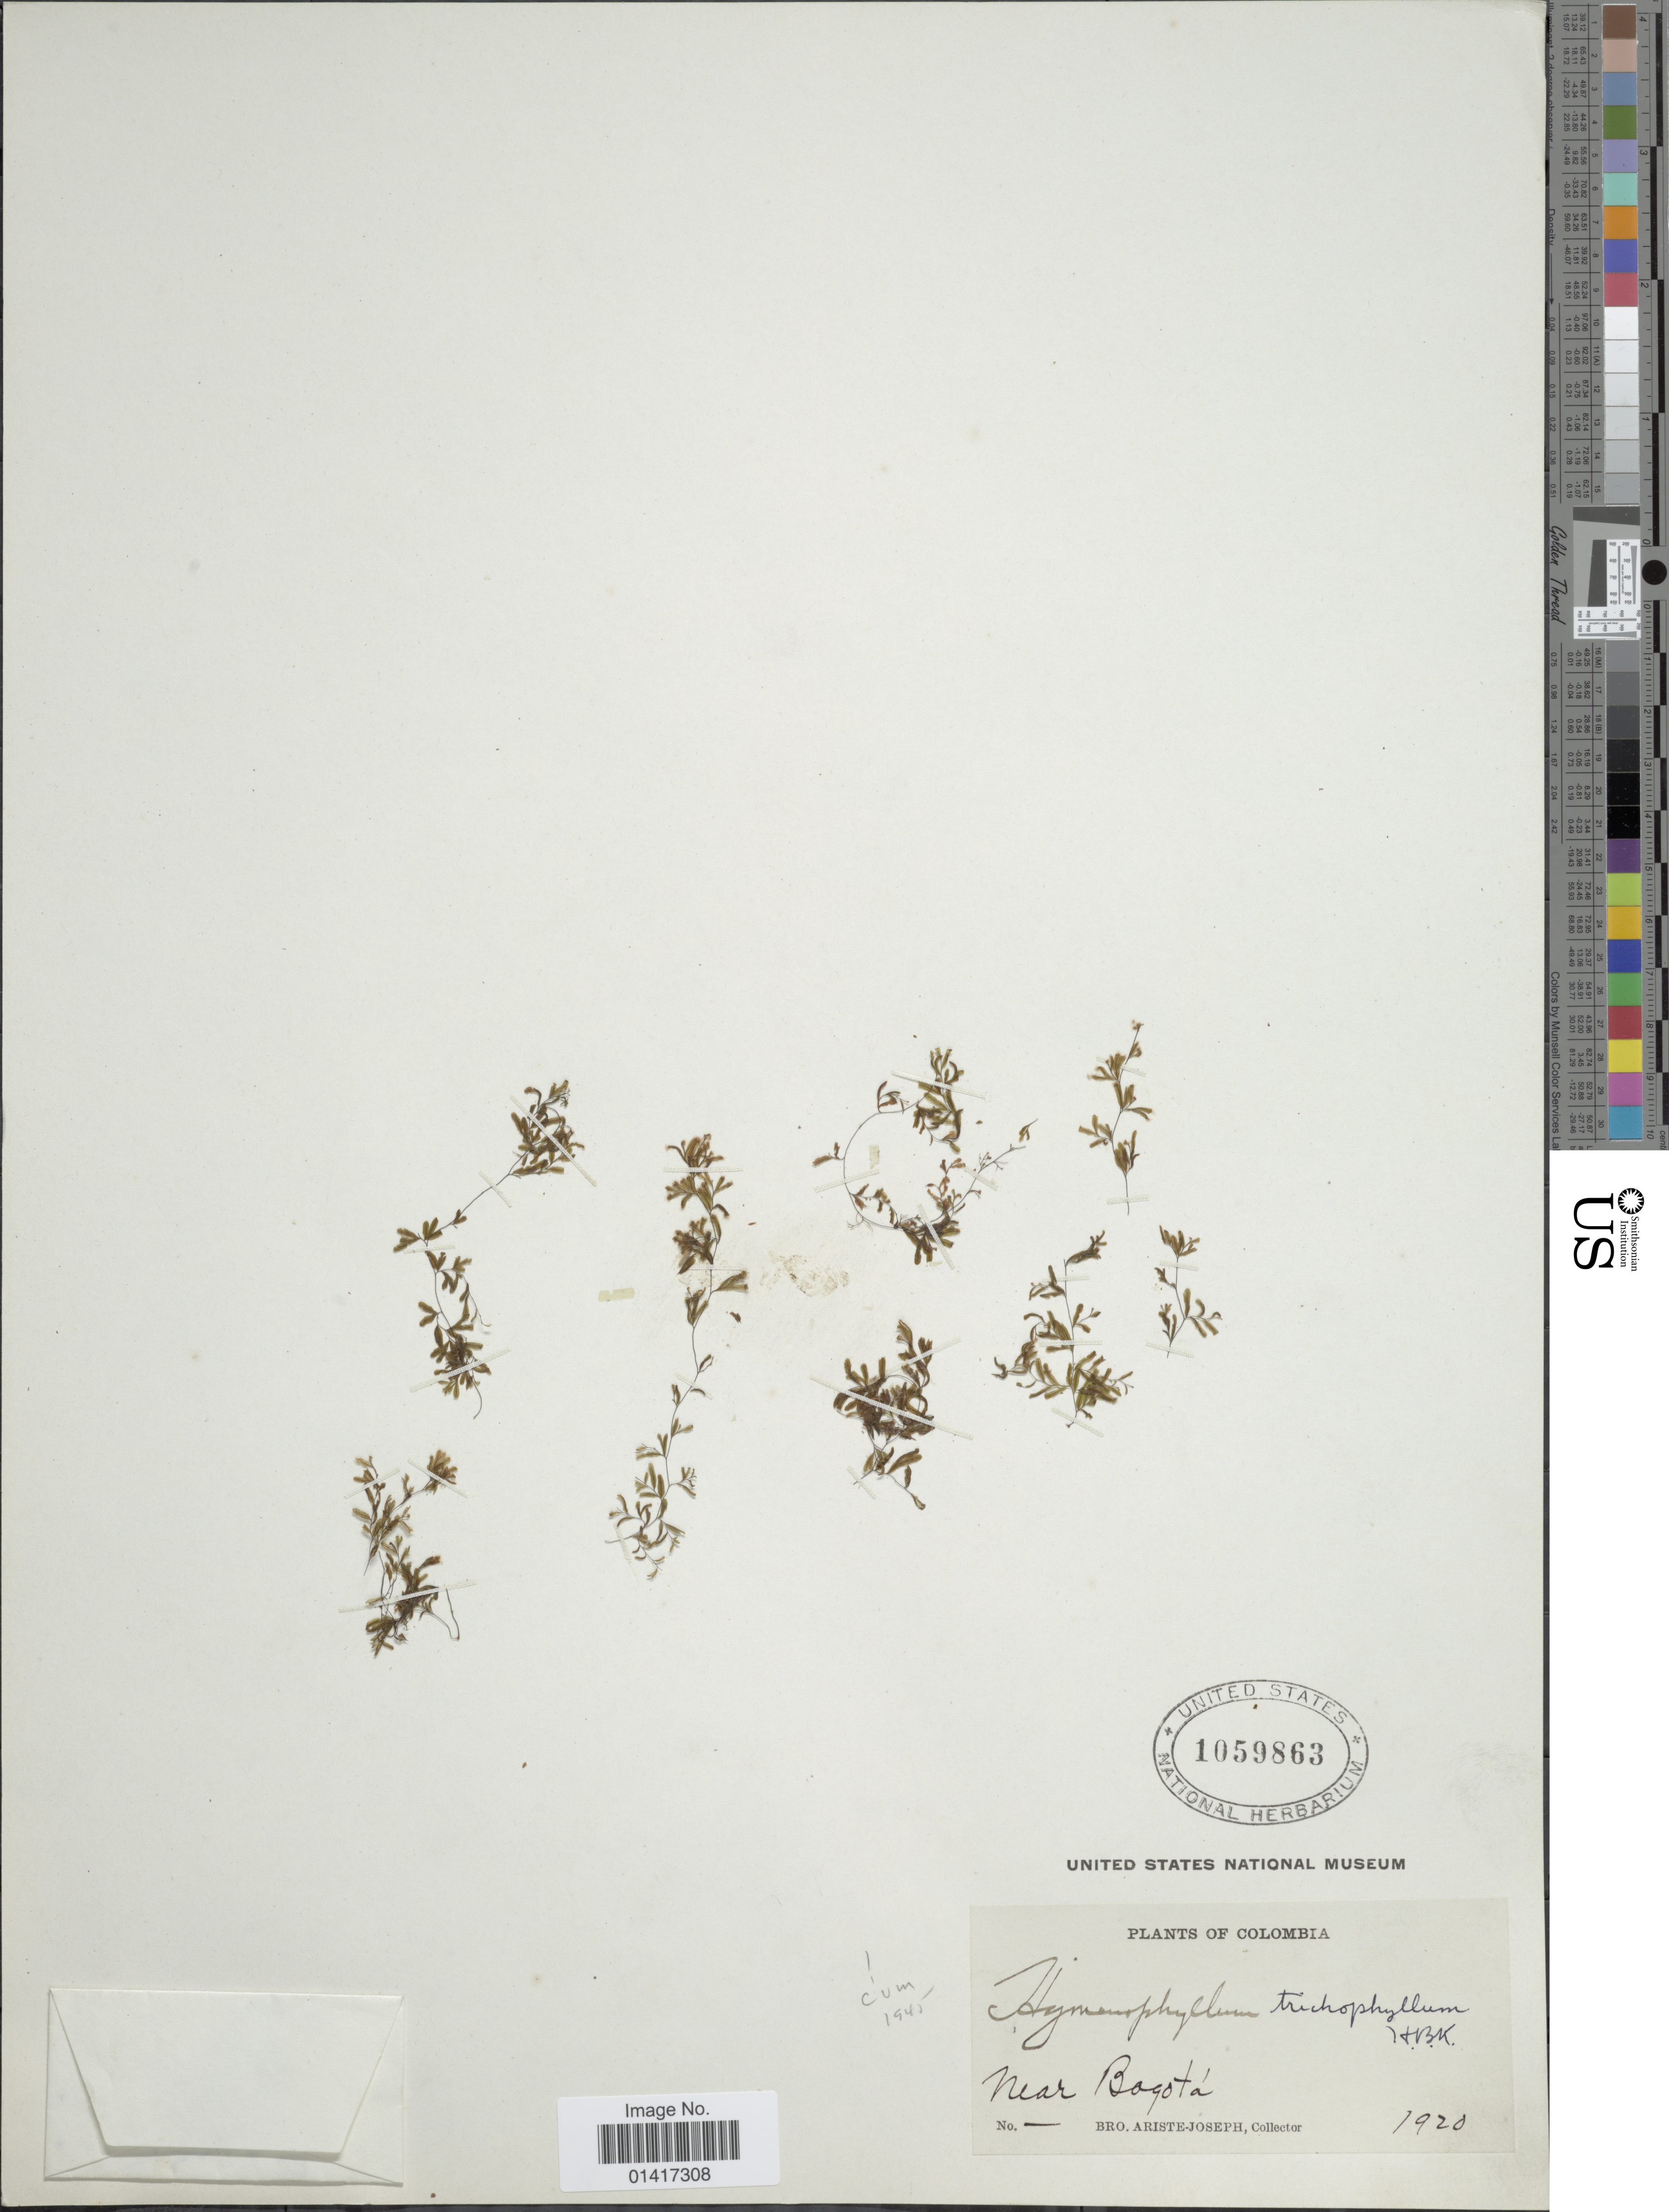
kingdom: Plantae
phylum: Tracheophyta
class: Polypodiopsida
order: Hymenophyllales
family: Hymenophyllaceae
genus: Hymenophyllum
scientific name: Hymenophyllum trichophyllum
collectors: Bro. Ariste-Joseph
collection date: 1920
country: Colombia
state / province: Bogota D.C.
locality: Near Bogota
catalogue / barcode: US 1059863